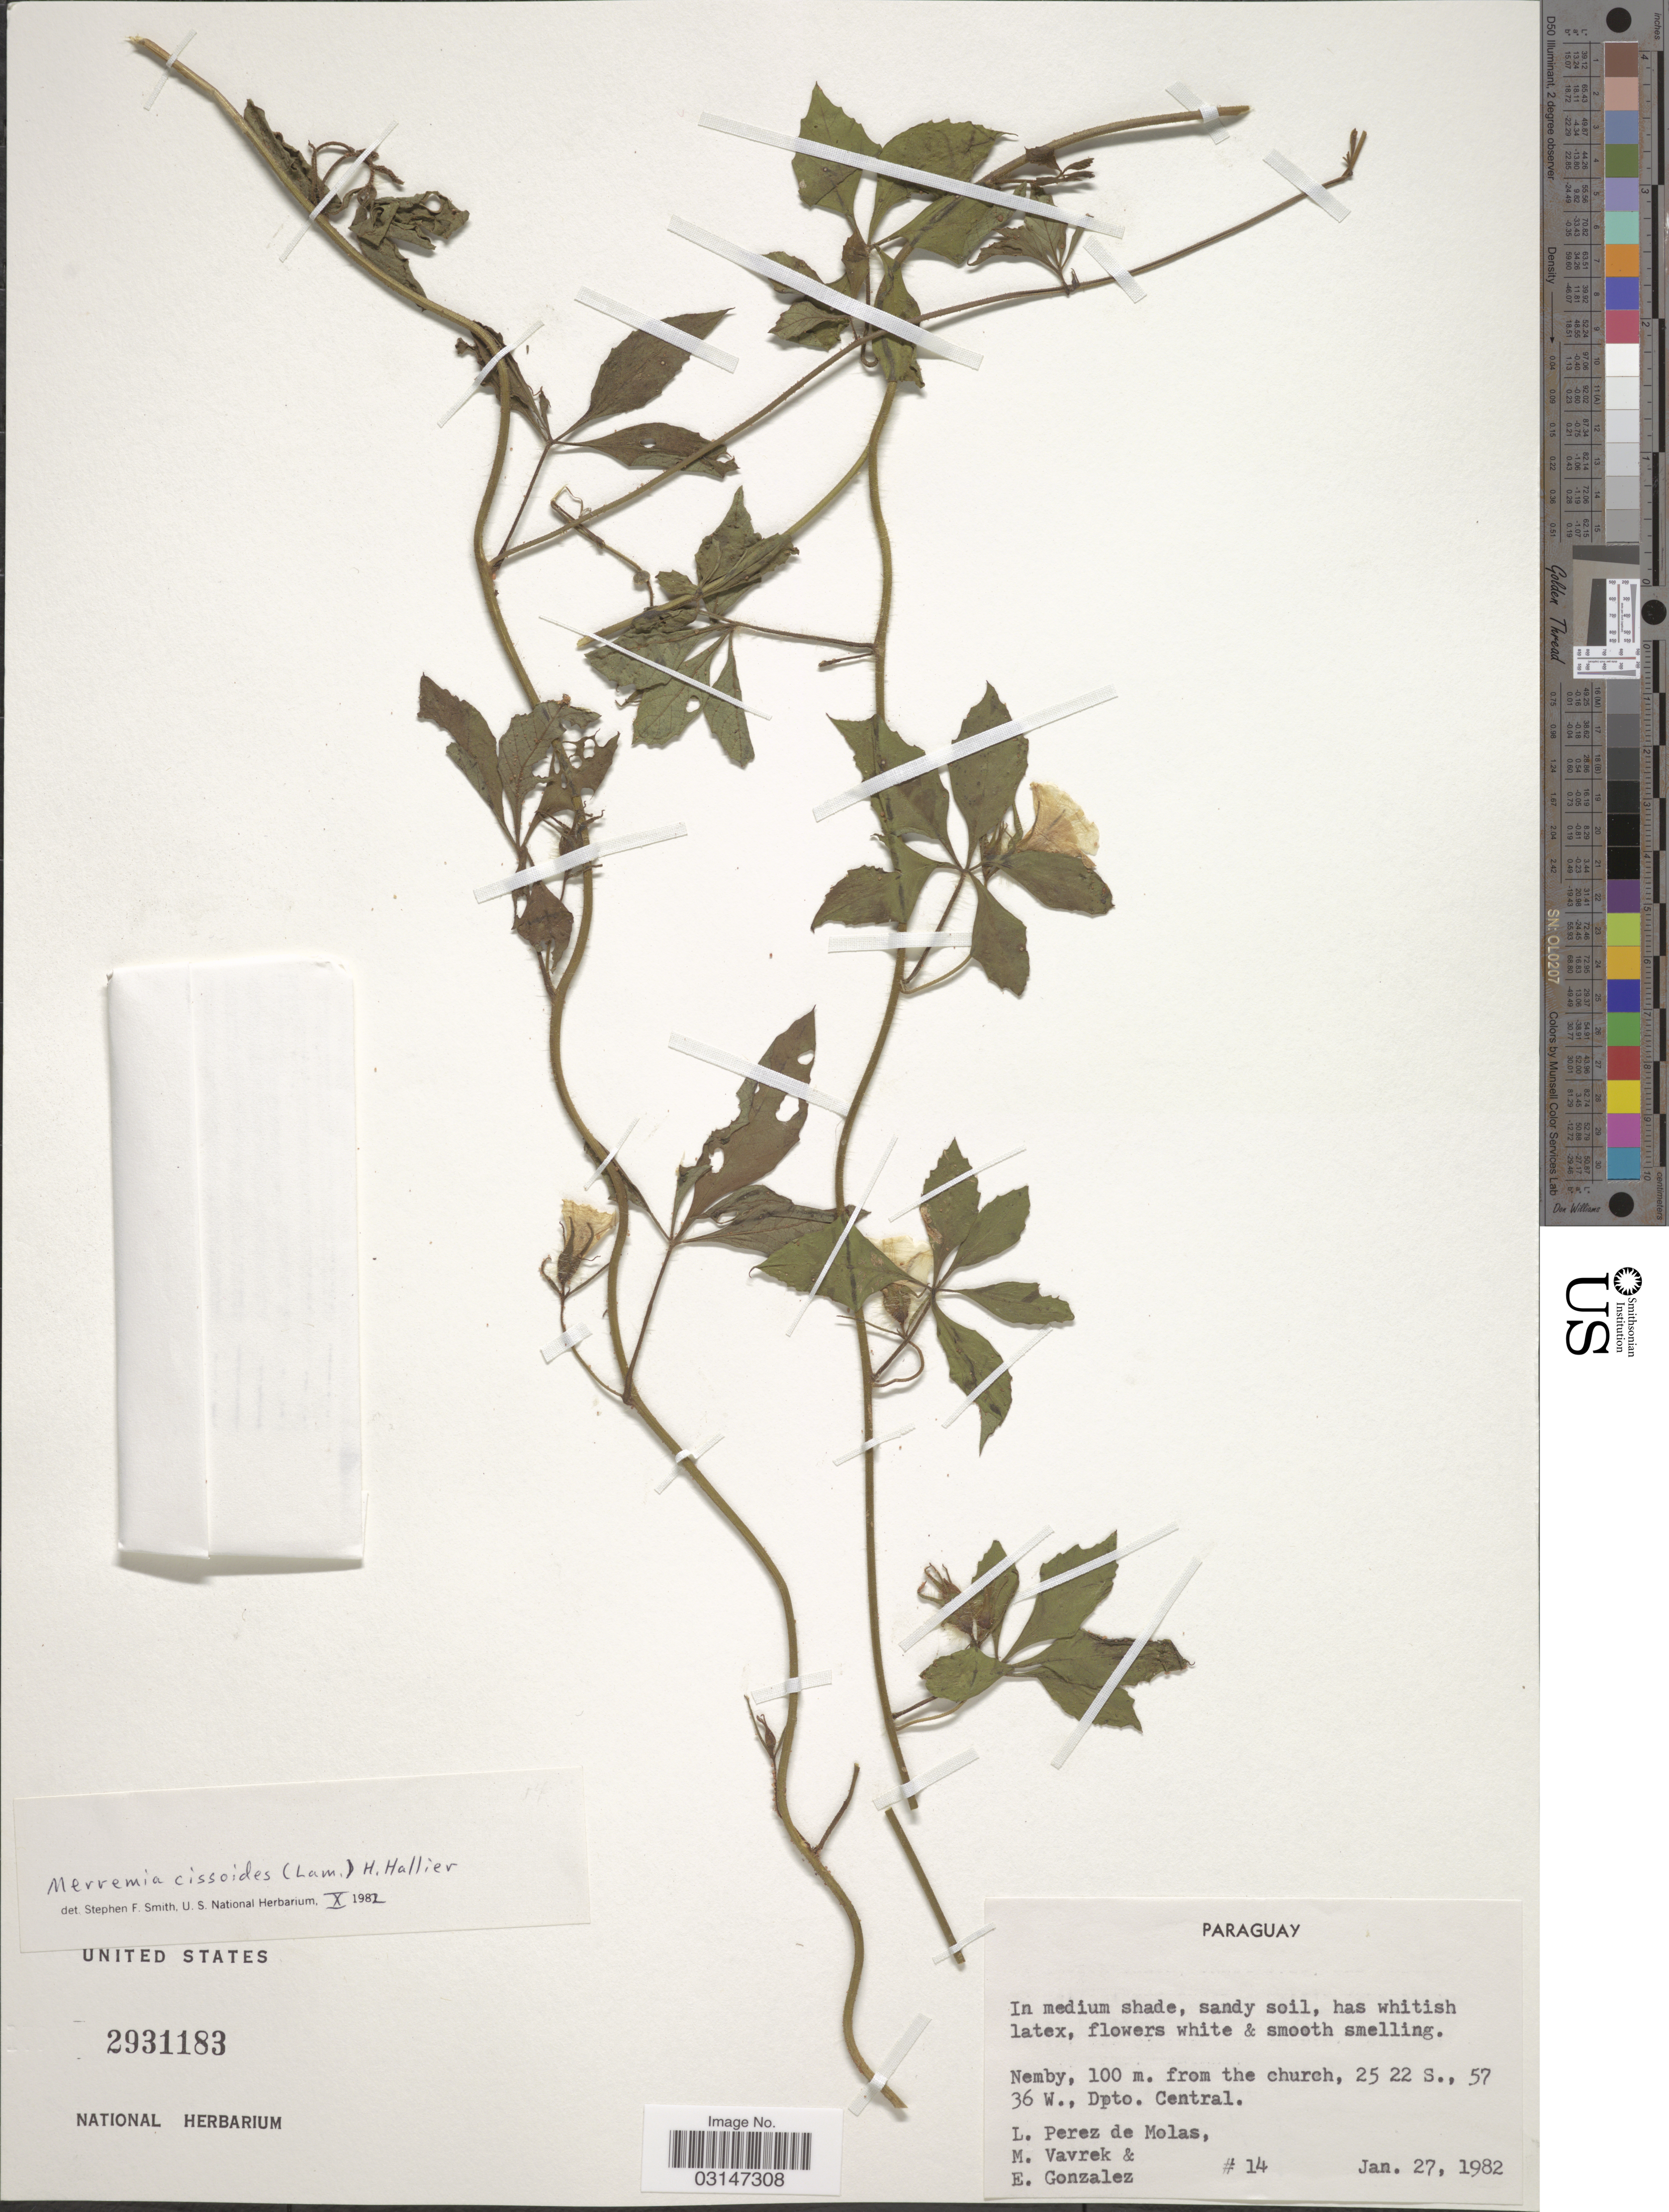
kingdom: Plantae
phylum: Tracheophyta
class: Magnoliopsida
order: Solanales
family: Convolvulaceae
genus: Distimake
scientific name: Distimake cissoides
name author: (Lam.) A. R. Simões & Staples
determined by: Strong, Mark T., (BOT), Smithsonian Institution - National Museum of Natural History (UNITED STATES)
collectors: L. Perez de Molas, M. Vavrek & E. Gonzalez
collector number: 14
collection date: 1982-01-27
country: Paraguay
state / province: Central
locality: Nemby, 100 m. from the church, Dpto. Central.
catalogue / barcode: US 2931183